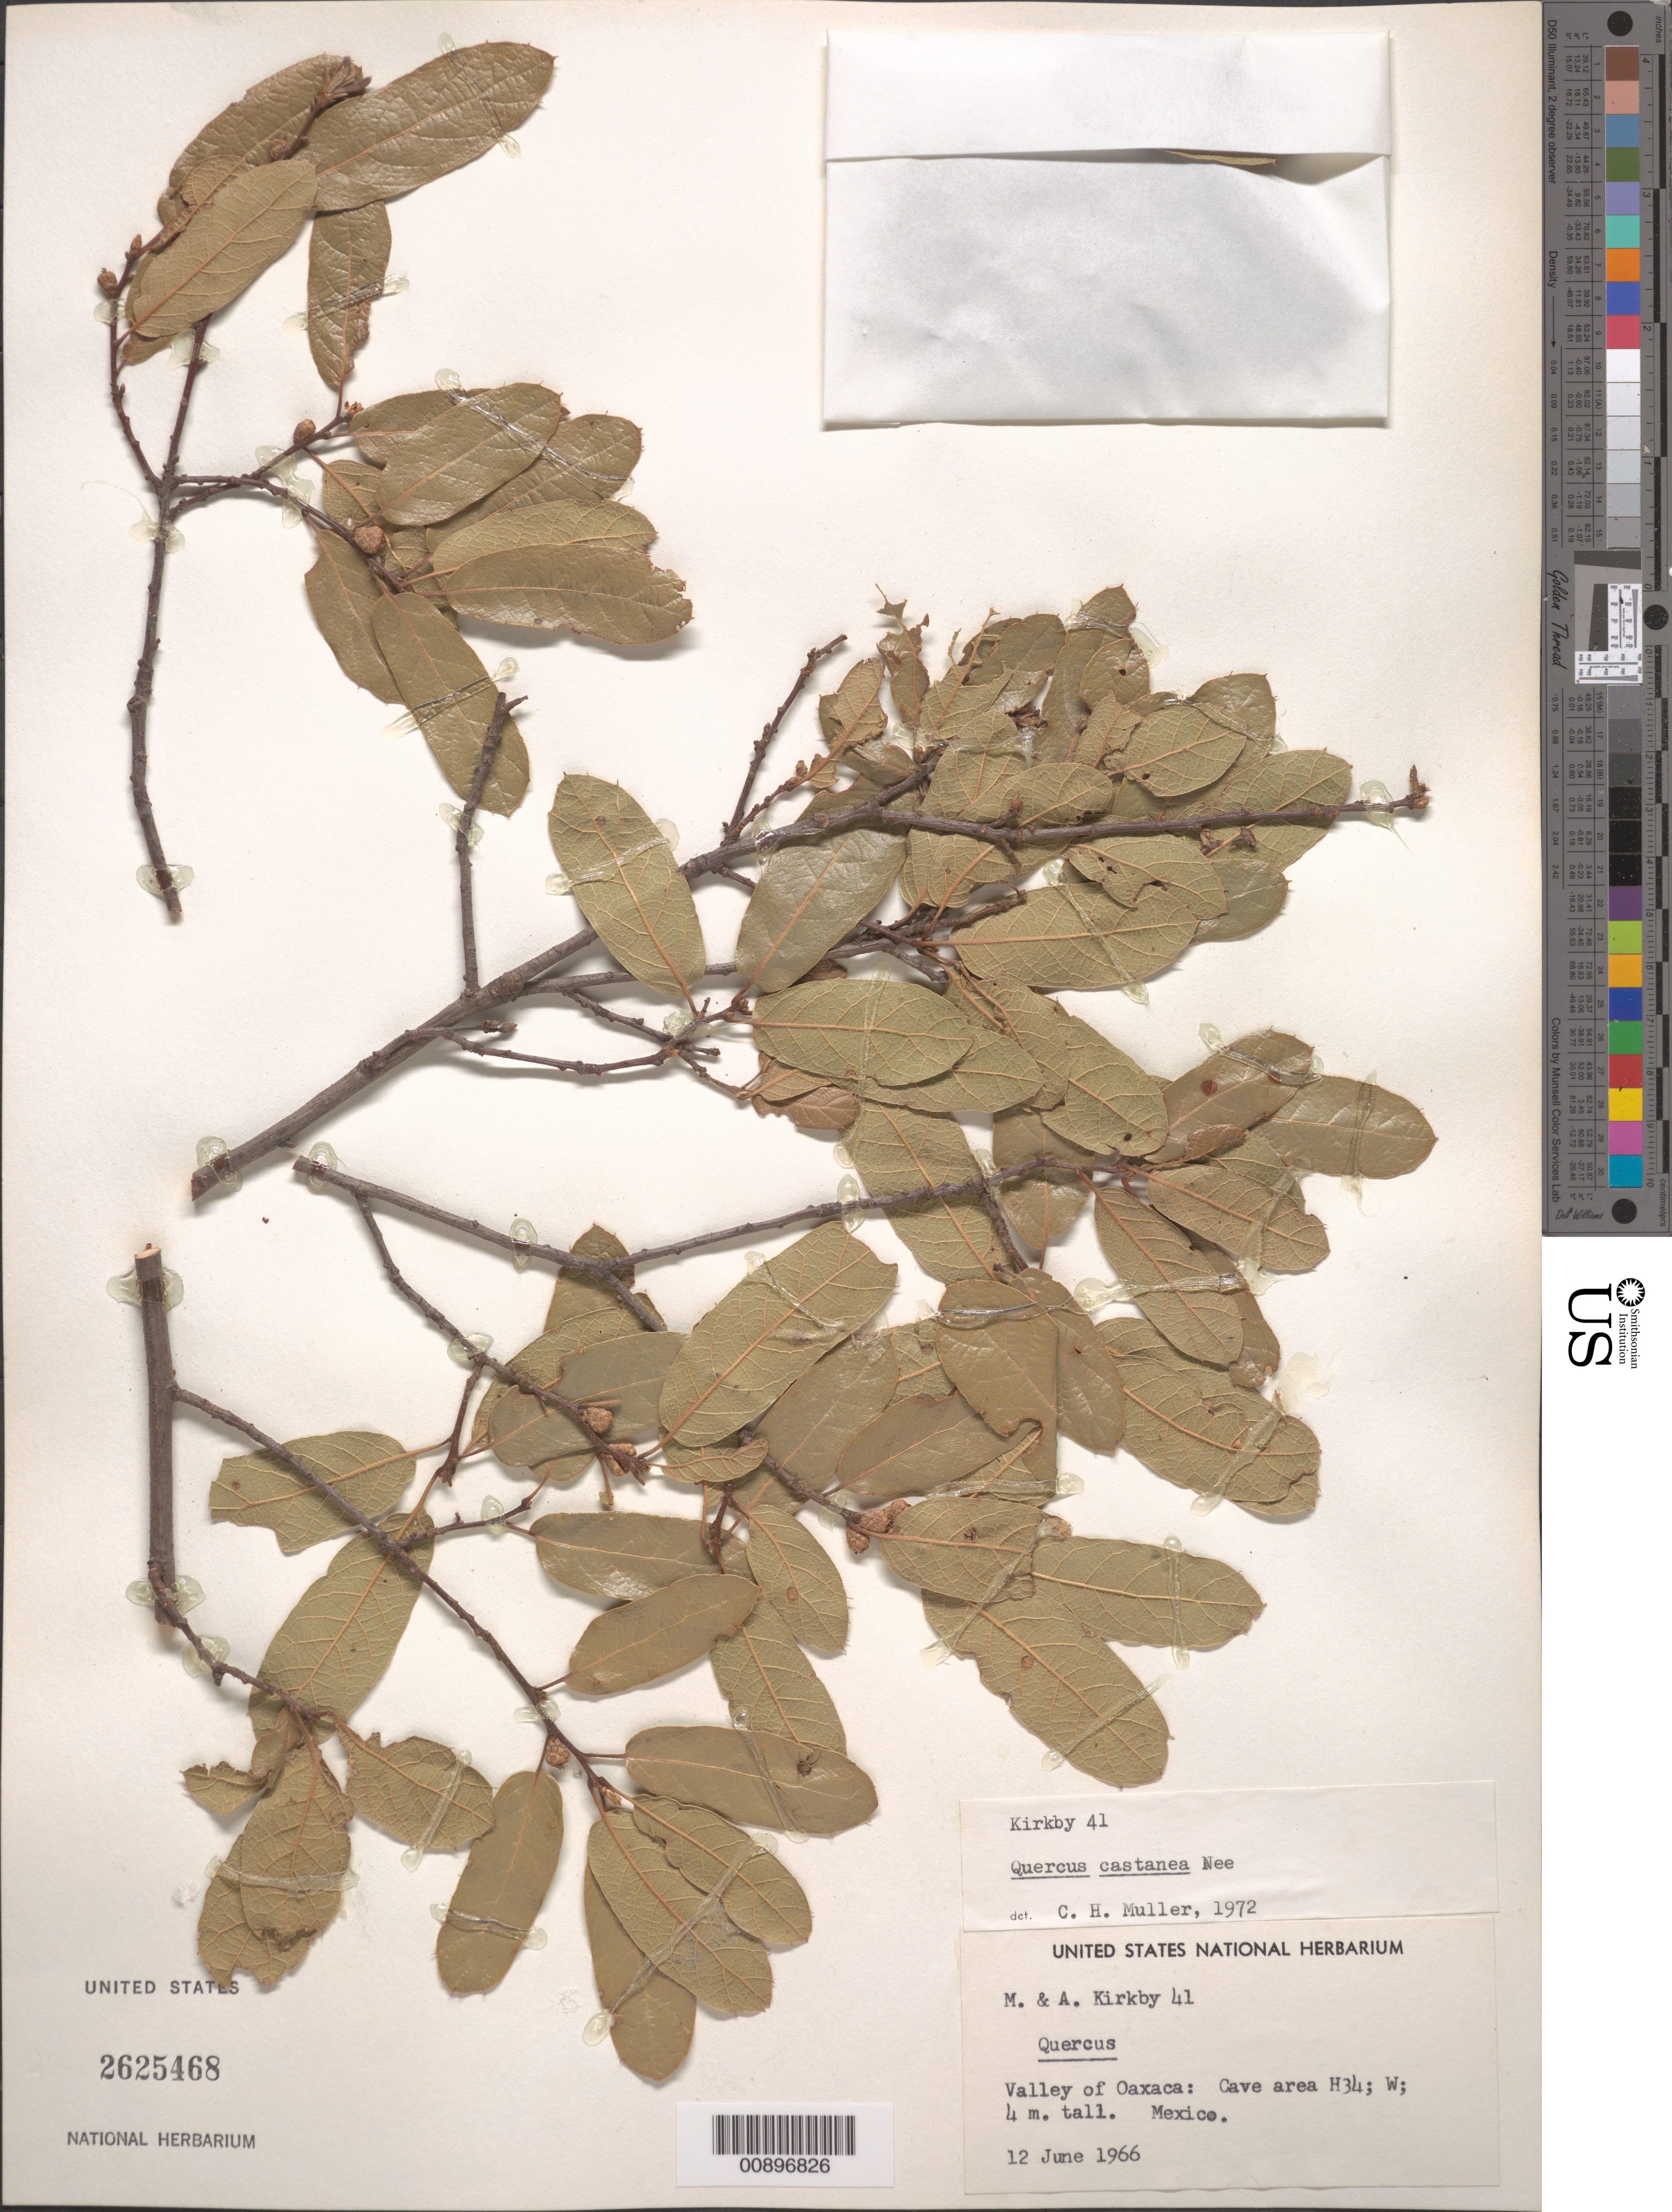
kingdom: Plantae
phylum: Tracheophyta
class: Magnoliopsida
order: Fagales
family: Fagaceae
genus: Quercus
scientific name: Quercus castanea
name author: Née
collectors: Kirkby, M. & A. Kirkby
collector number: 41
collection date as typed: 12 Jun 1966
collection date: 1966-06-12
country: Mexico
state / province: Oaxaca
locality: Valley of Oaxaca: Cave area H34; W.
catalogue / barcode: US 2625468